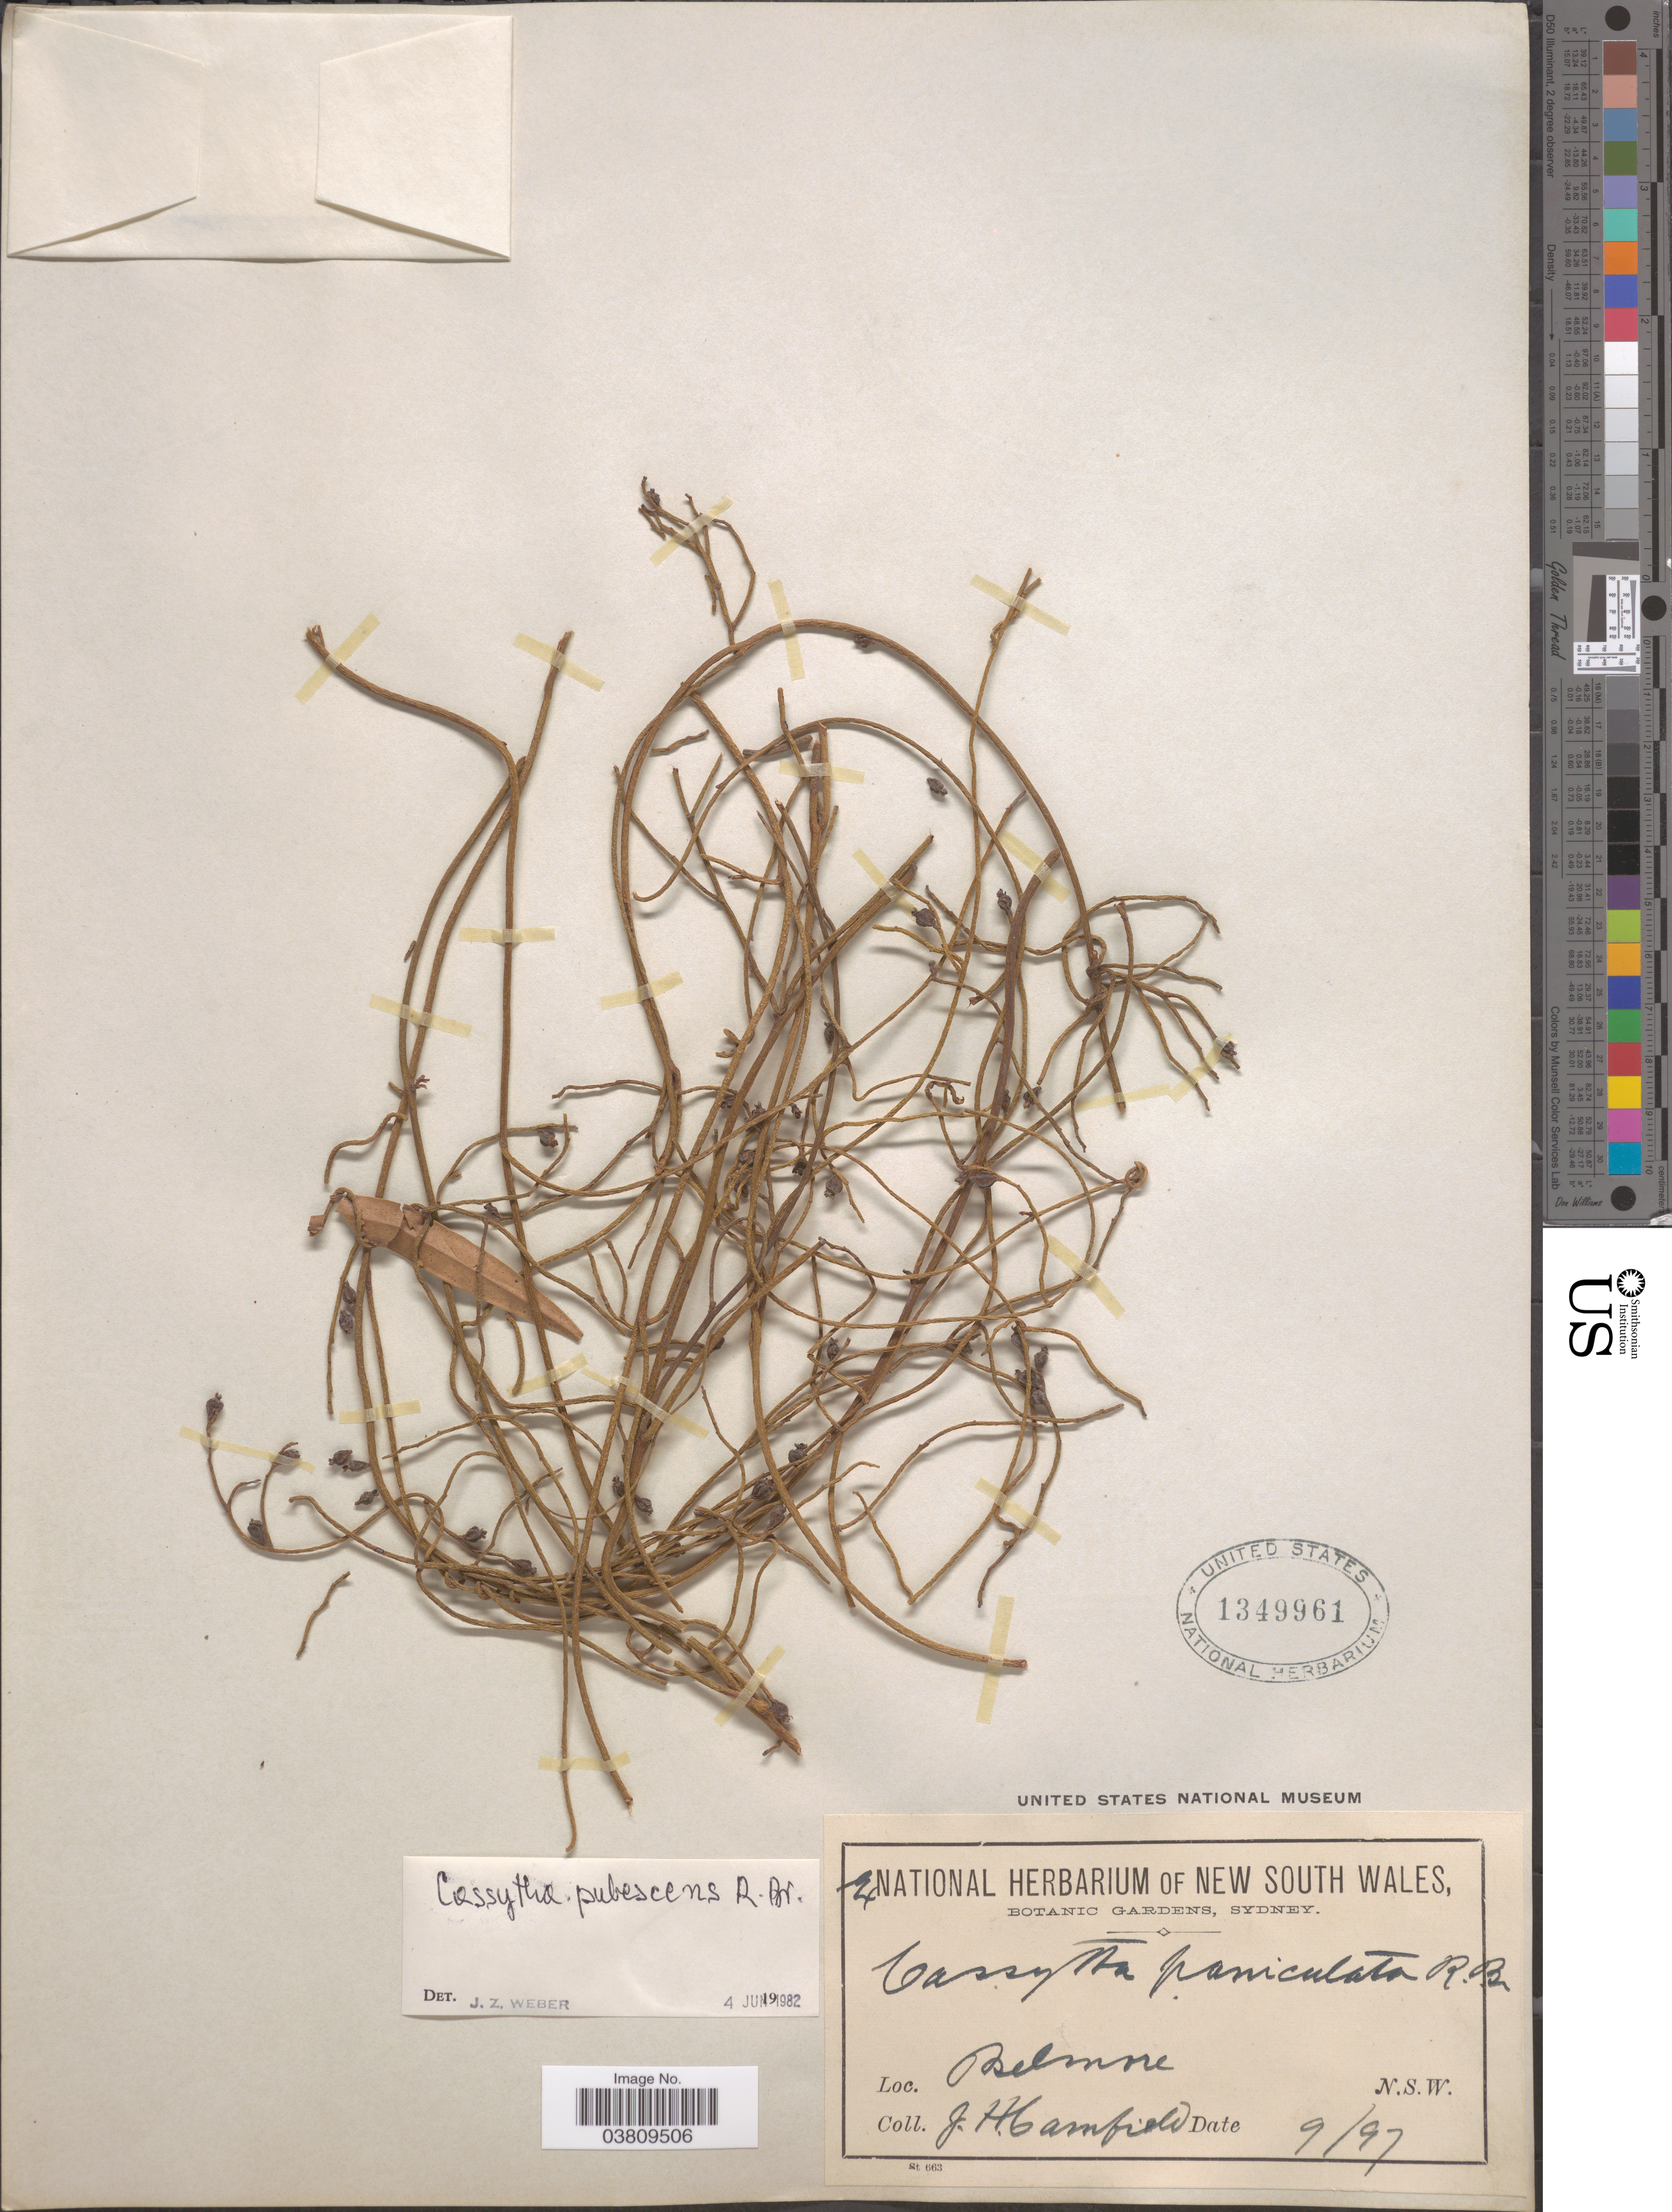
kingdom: Plantae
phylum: Tracheophyta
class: Magnoliopsida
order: Laurales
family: Lauraceae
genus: Cassytha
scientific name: Cassytha pubescens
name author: R. Br.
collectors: J. Camfield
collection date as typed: Transcribed d/m/y: /9/97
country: Australia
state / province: New South Wales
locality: Belmre [Belmore].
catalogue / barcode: US 1349961